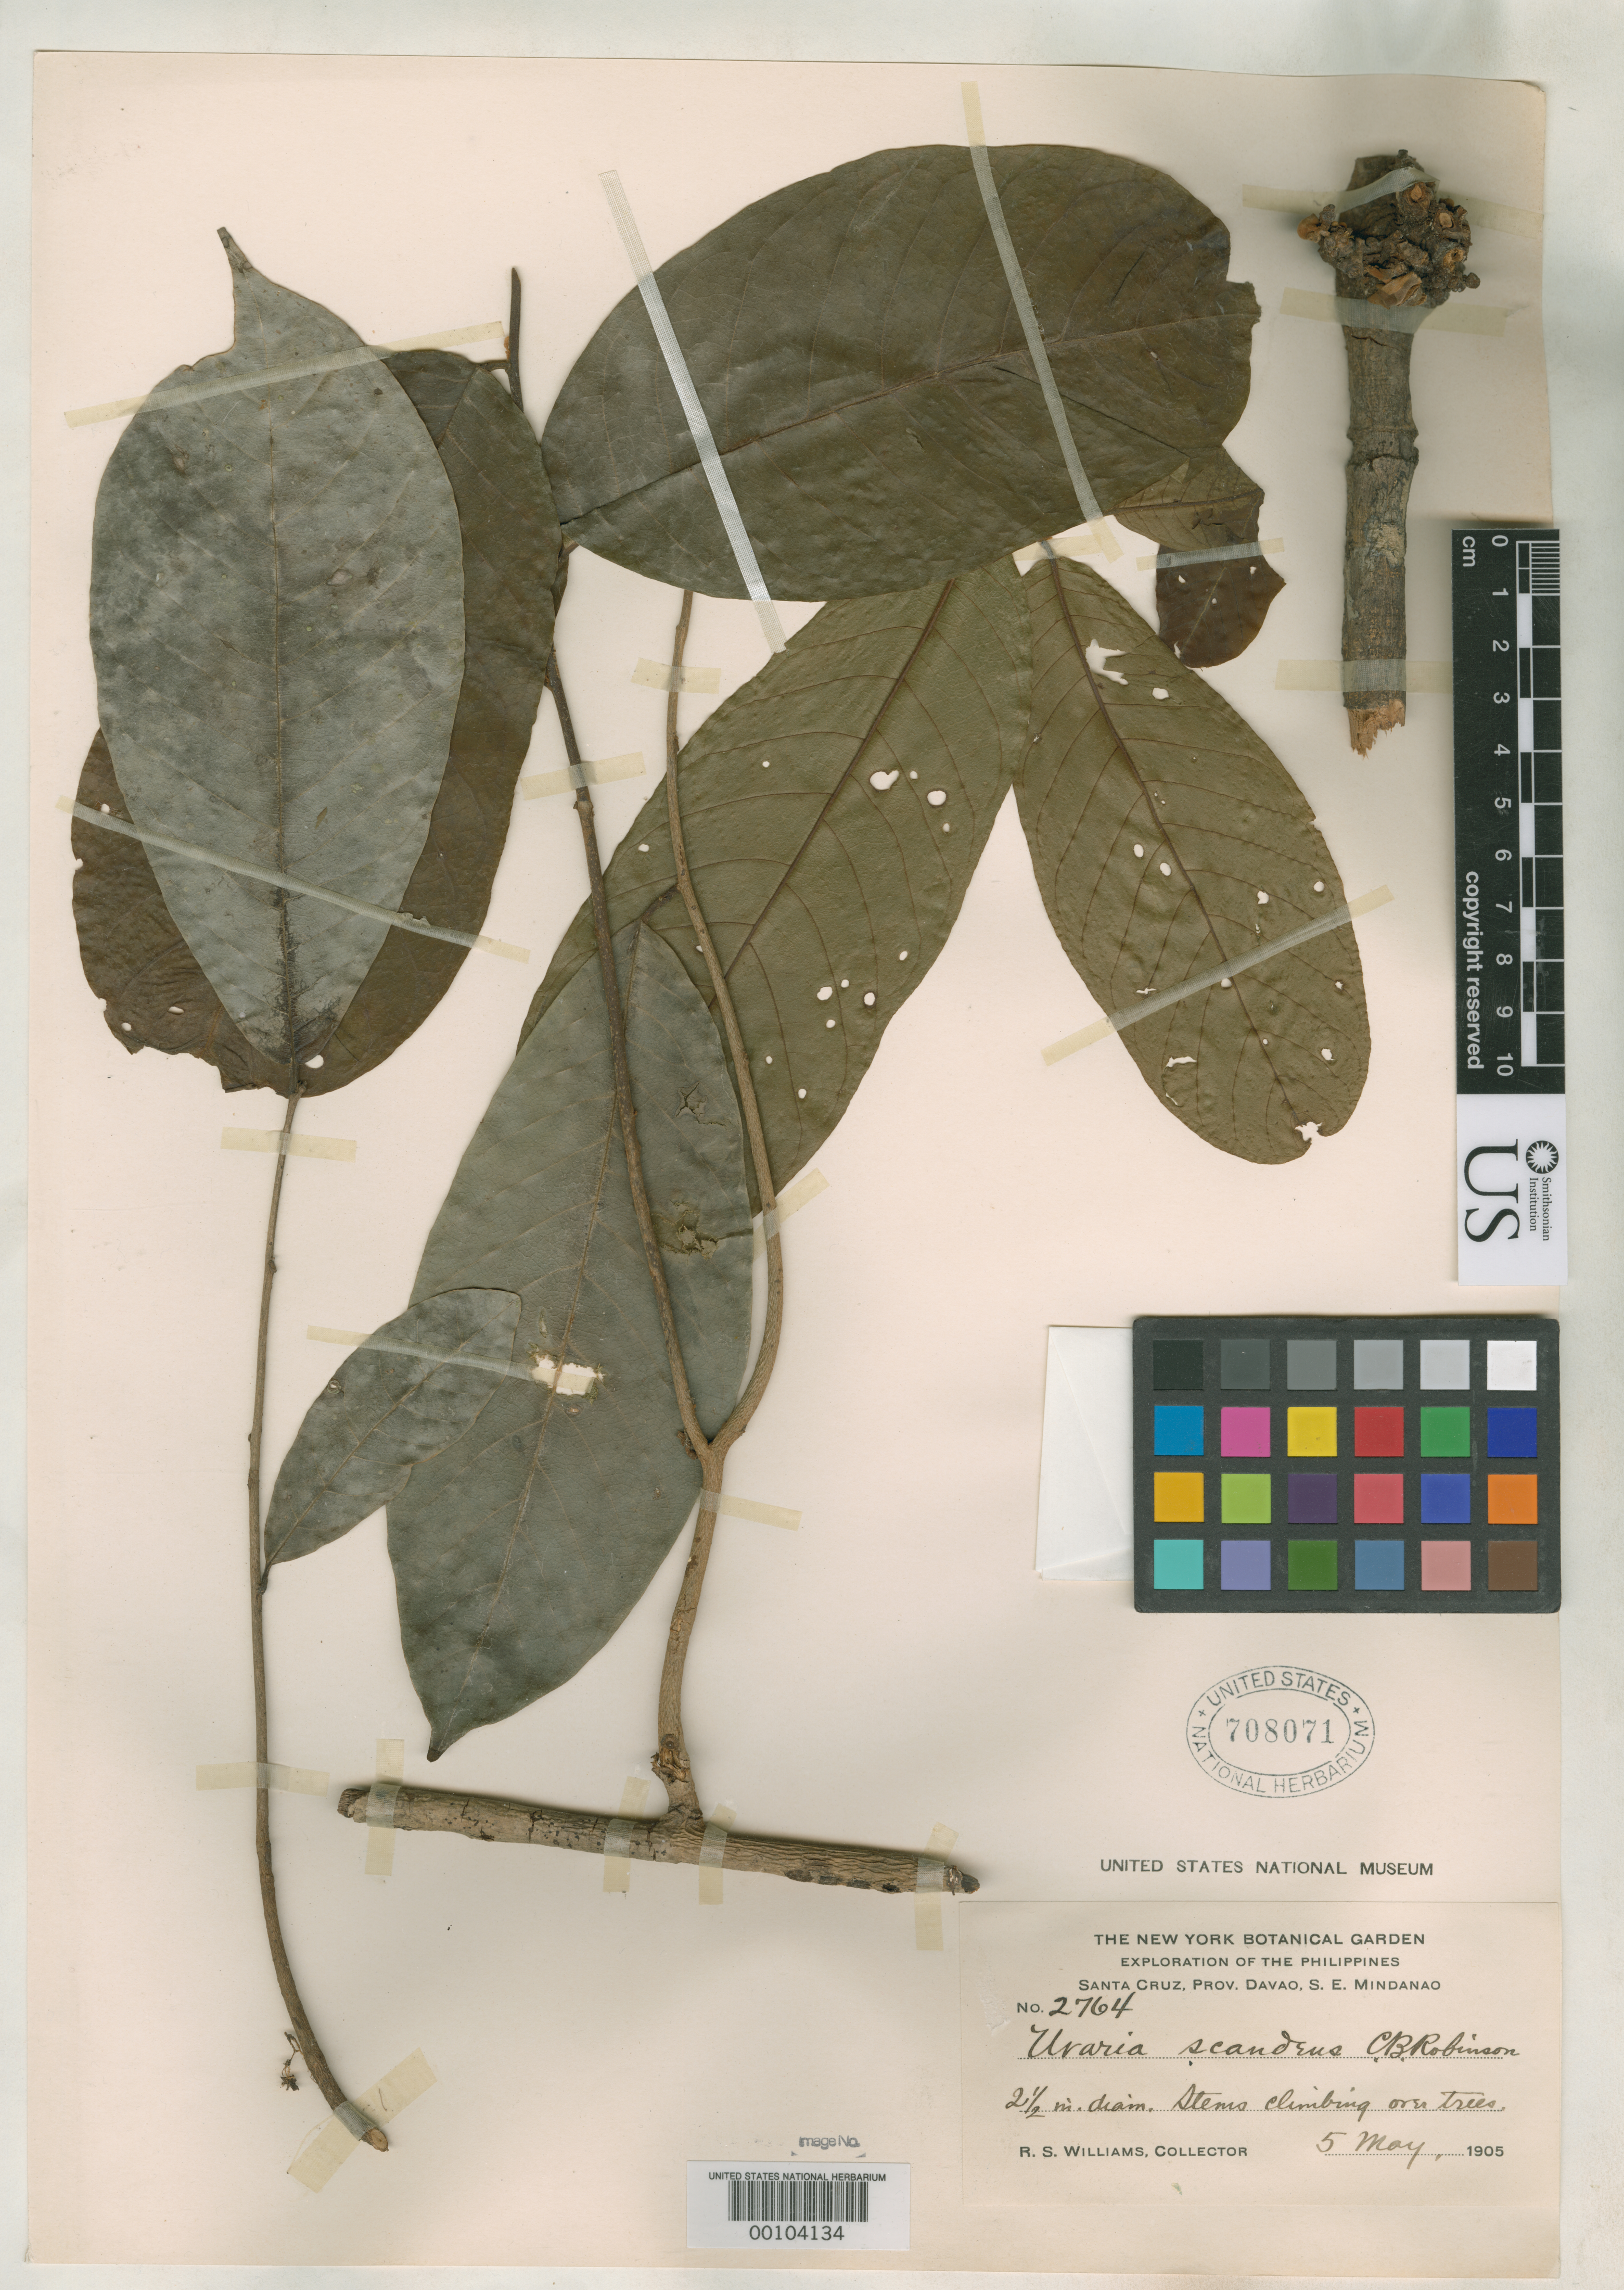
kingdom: Plantae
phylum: Tracheophyta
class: Magnoliopsida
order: Magnoliales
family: Annonaceae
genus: Uvaria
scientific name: Uvaria scandens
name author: C.B. Rob.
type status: Isotype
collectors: R. S. Williams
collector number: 2764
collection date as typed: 05 May 1905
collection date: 1905-05-05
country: Philippines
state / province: Davao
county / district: Davao del Sur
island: Mindanao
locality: Santa Cruz.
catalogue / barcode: US 708071